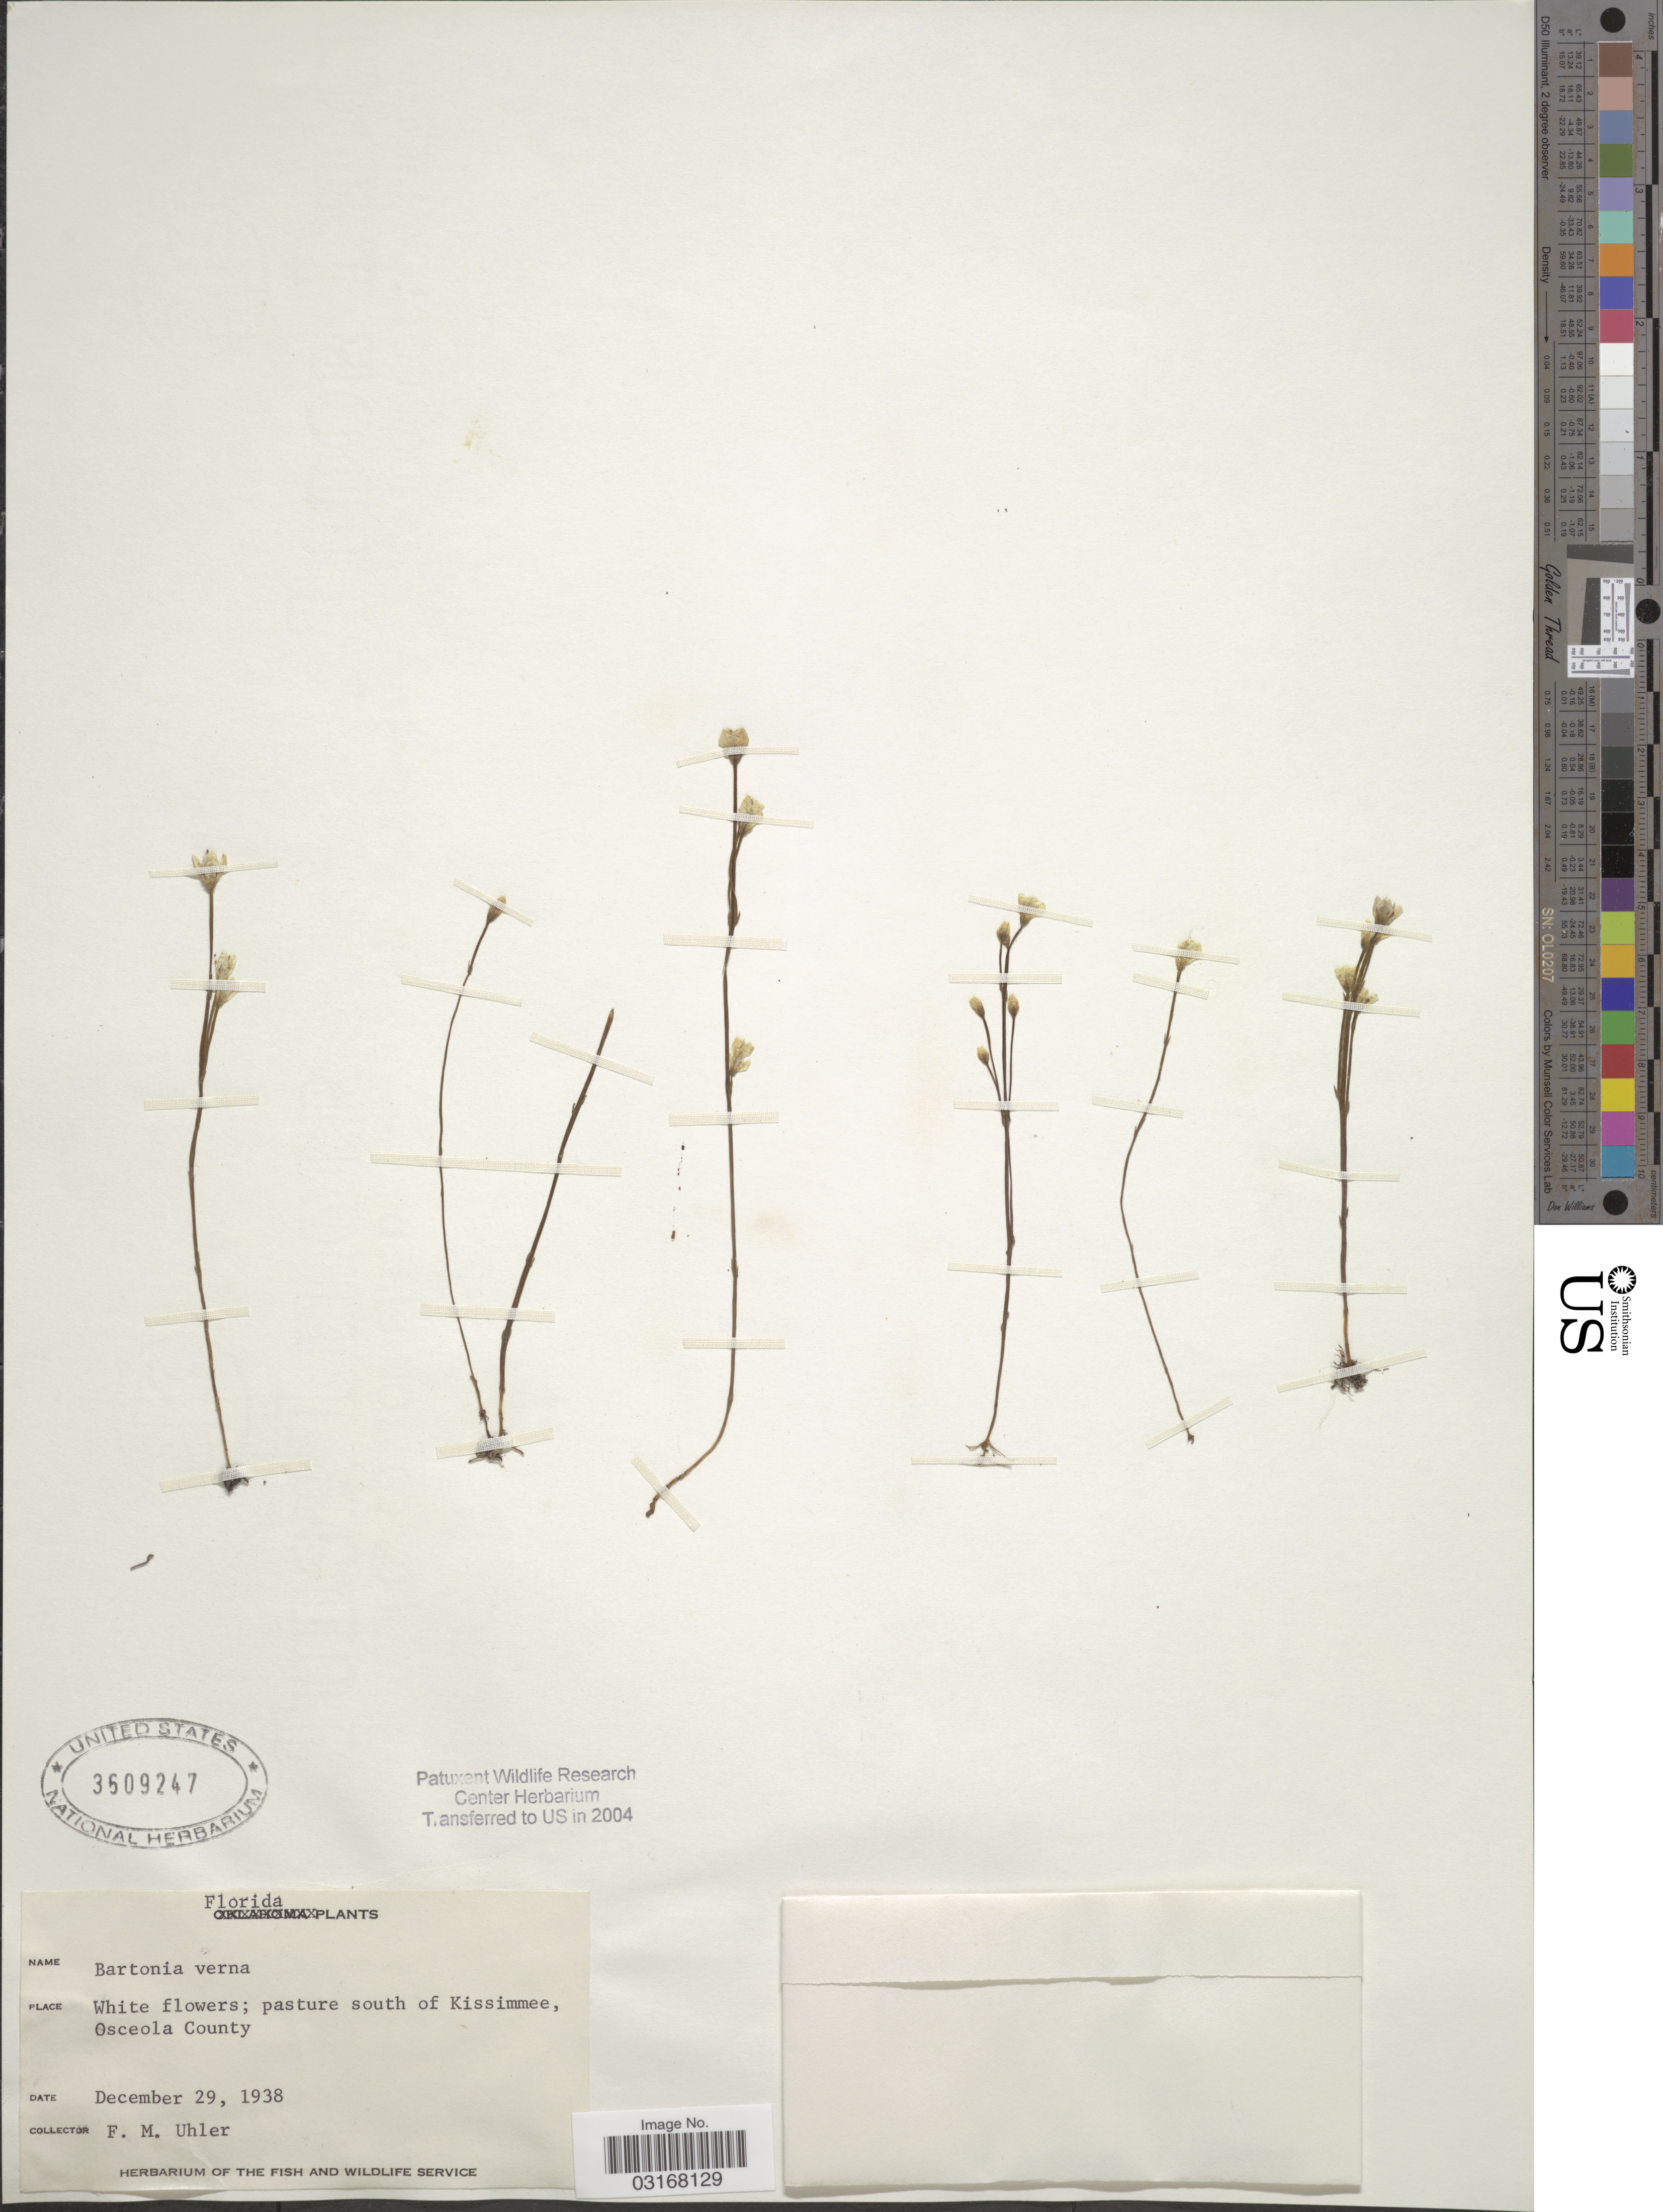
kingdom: Plantae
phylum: Tracheophyta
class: Magnoliopsida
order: Gentianales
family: Gentianaceae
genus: Bartonia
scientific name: Bartonia verna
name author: Muhl. ex A. Gray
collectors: F. M. Uhler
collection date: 1938-12-29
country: United States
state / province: Florida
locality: Pasture south of Kissimmee, Osceola County.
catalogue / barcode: US 3609247